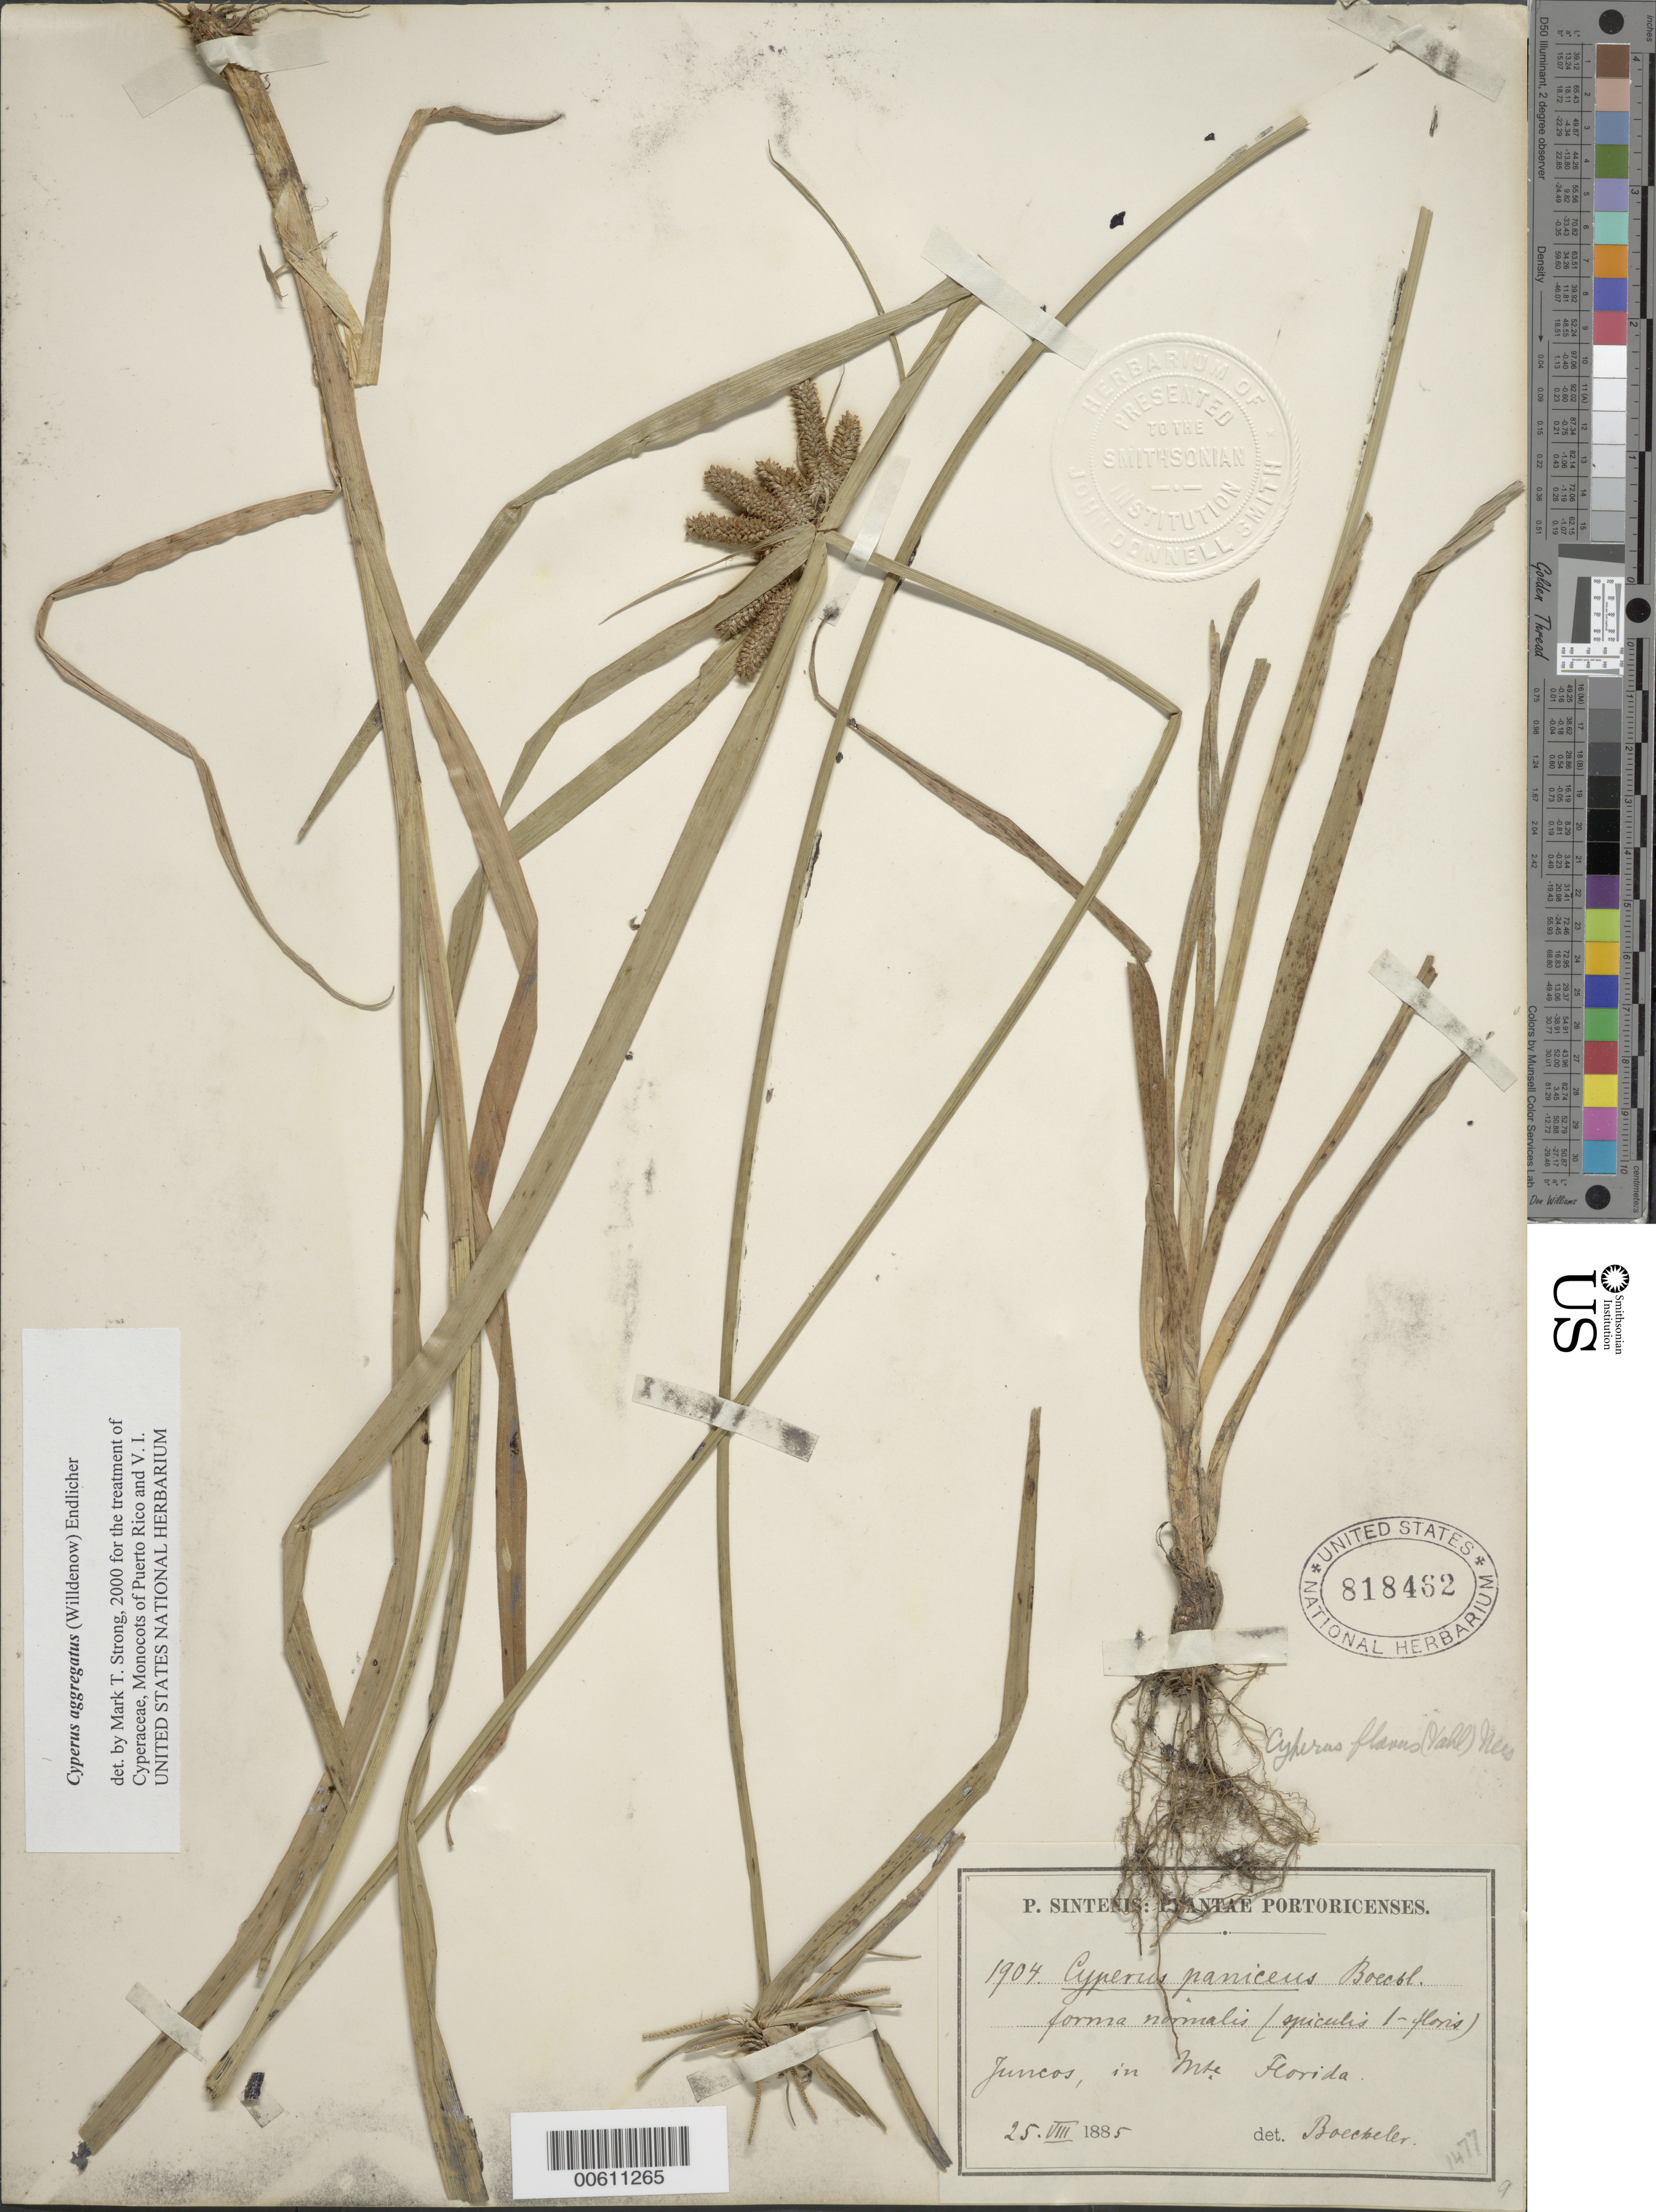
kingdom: Plantae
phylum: Tracheophyta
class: Liliopsida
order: Poales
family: Cyperaceae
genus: Cyperus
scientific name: Cyperus aggregatus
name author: (Willd.) Endl.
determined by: Strong, M. T., (US), Smithsonian Institution - National Museum of Natural History (UNITED STATES)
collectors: P. Sintenis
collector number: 1904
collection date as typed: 25 Aug 1885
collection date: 1885-08-25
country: Puerto Rico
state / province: Juncos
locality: Juncos, in Mt. Florida.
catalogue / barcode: US 818462